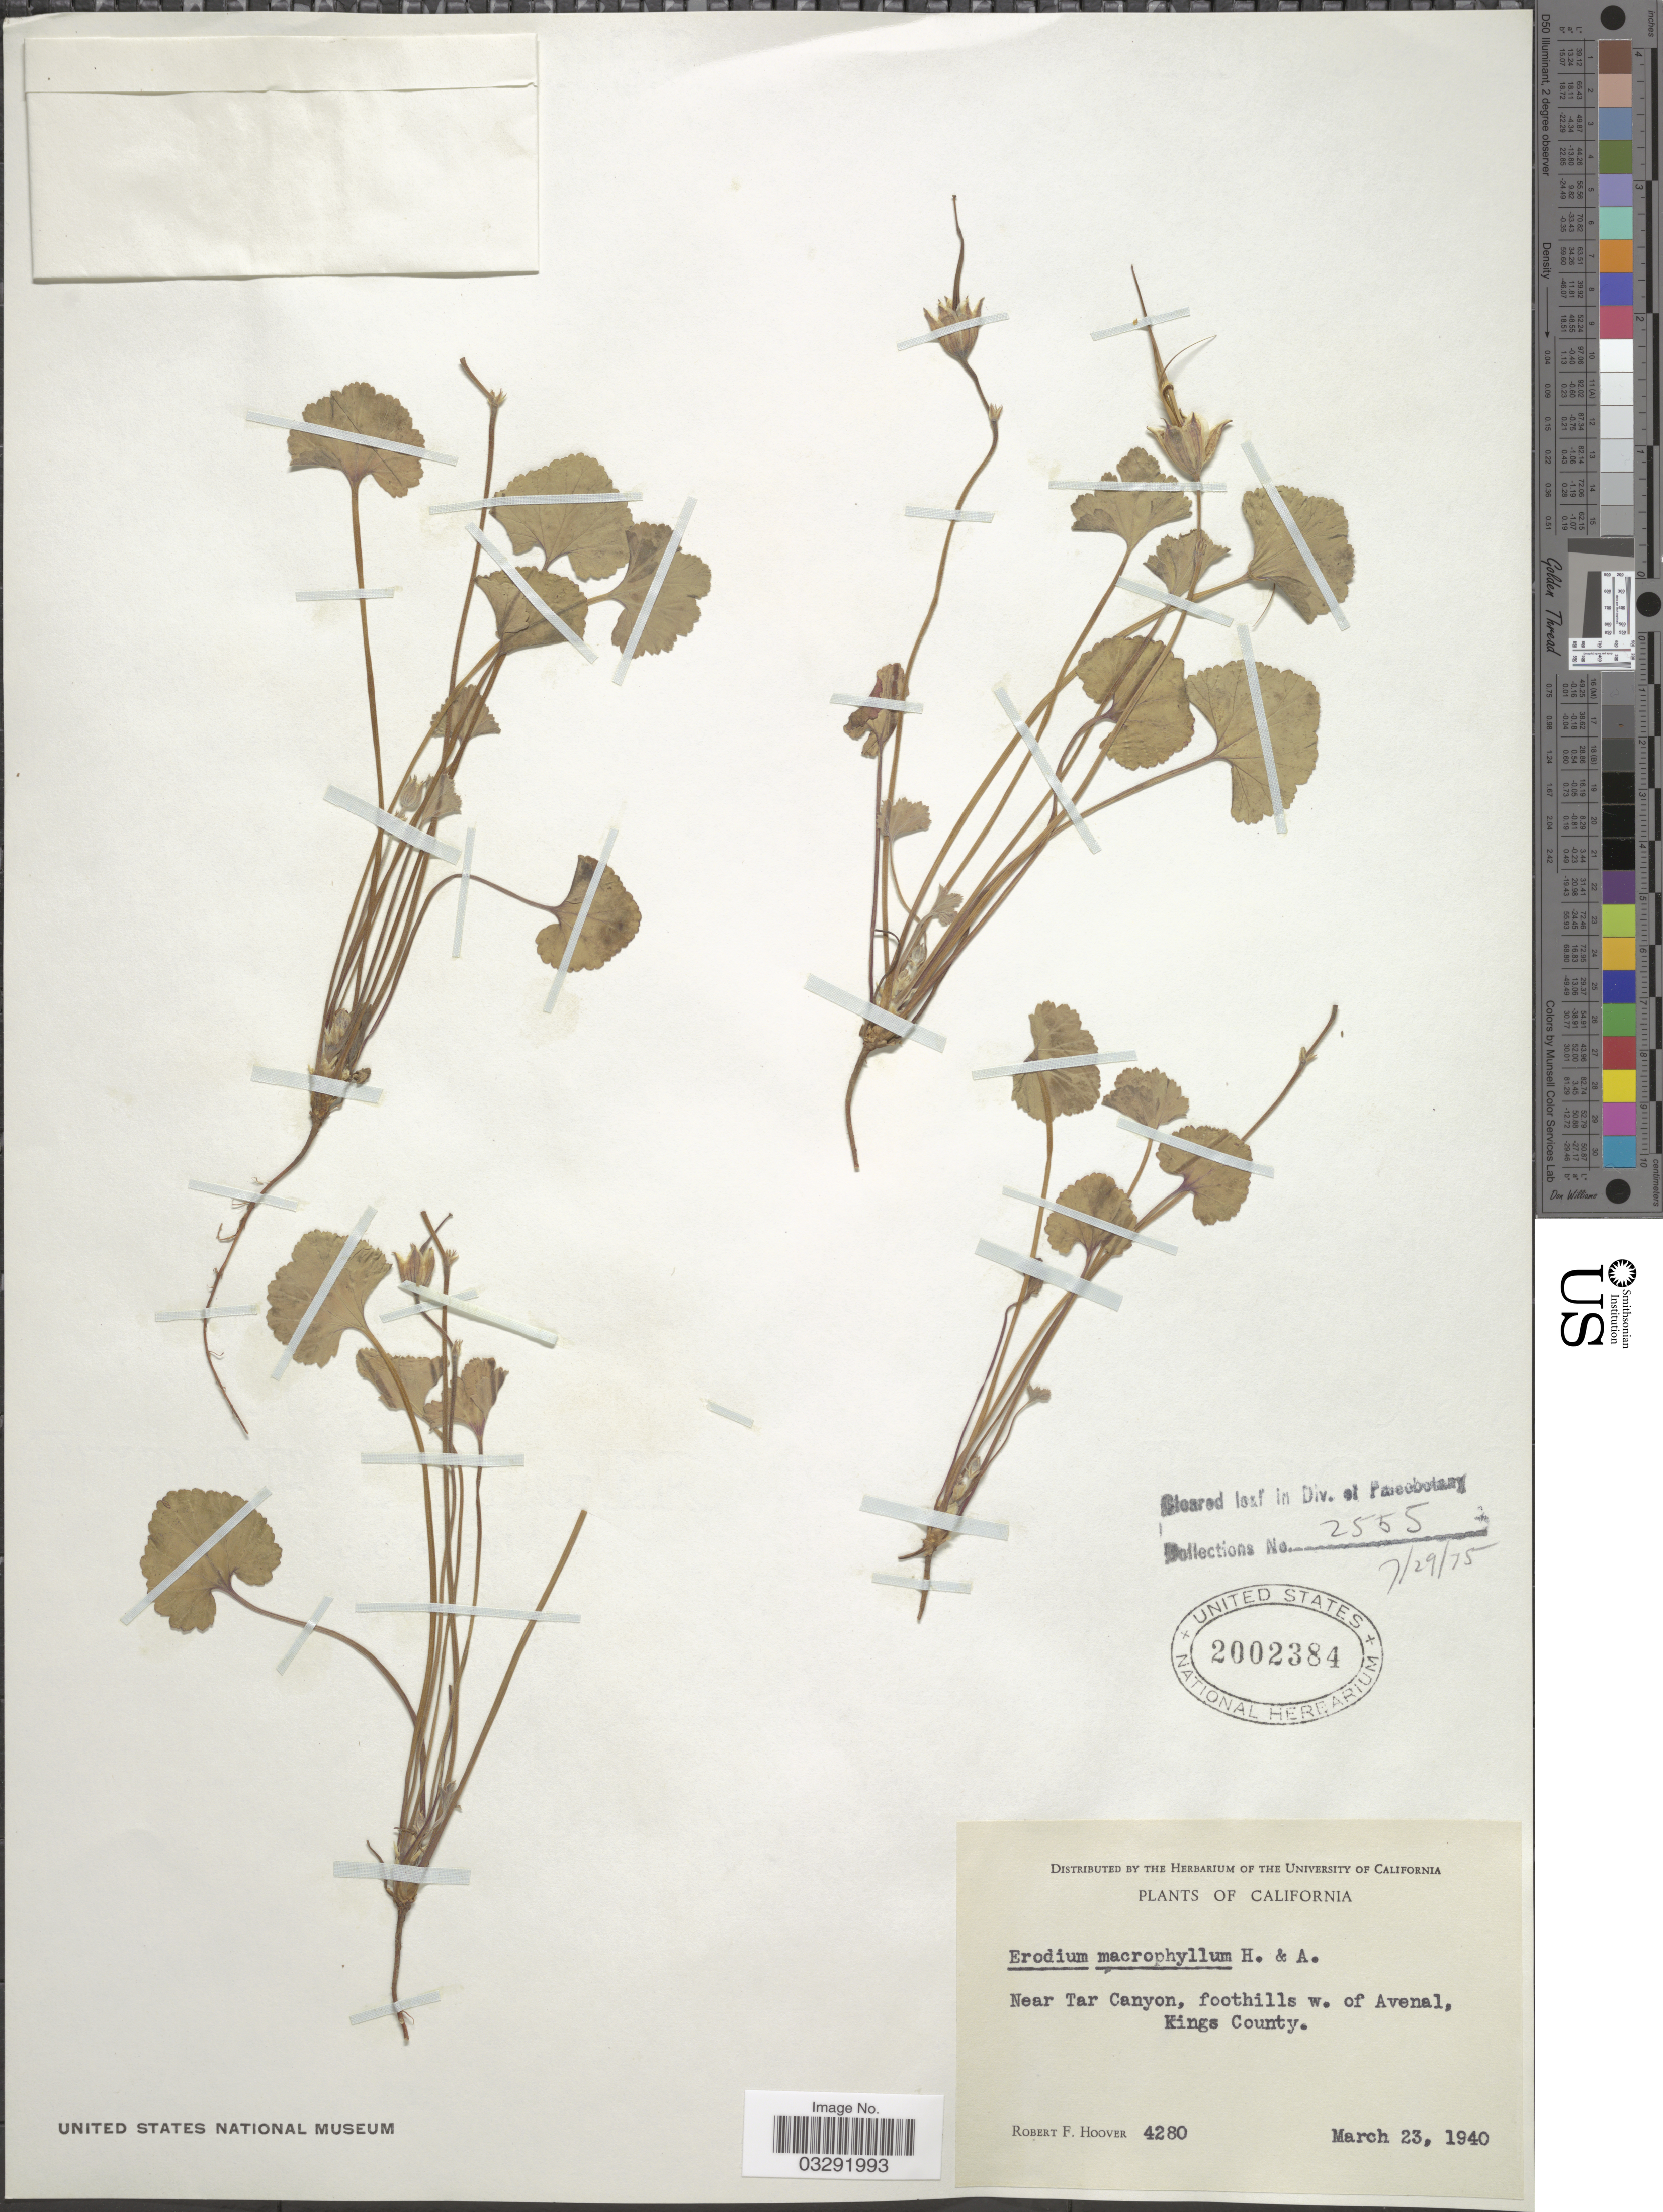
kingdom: Plantae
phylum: Tracheophyta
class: Magnoliopsida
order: Geraniales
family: Geraniaceae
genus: California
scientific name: California macrophylla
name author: (Hook. & Arn.) Aldasoro et al.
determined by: Strong, Mark T., (BOT), Smithsonian Institution - National Museum of Natural History (UNITED STATES)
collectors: R. F. Hoover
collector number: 4280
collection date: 1940-03-23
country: United States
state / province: California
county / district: Kings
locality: Near Tar Canyon, foothills w. of Avenal, Kings County.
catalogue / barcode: US 2002384